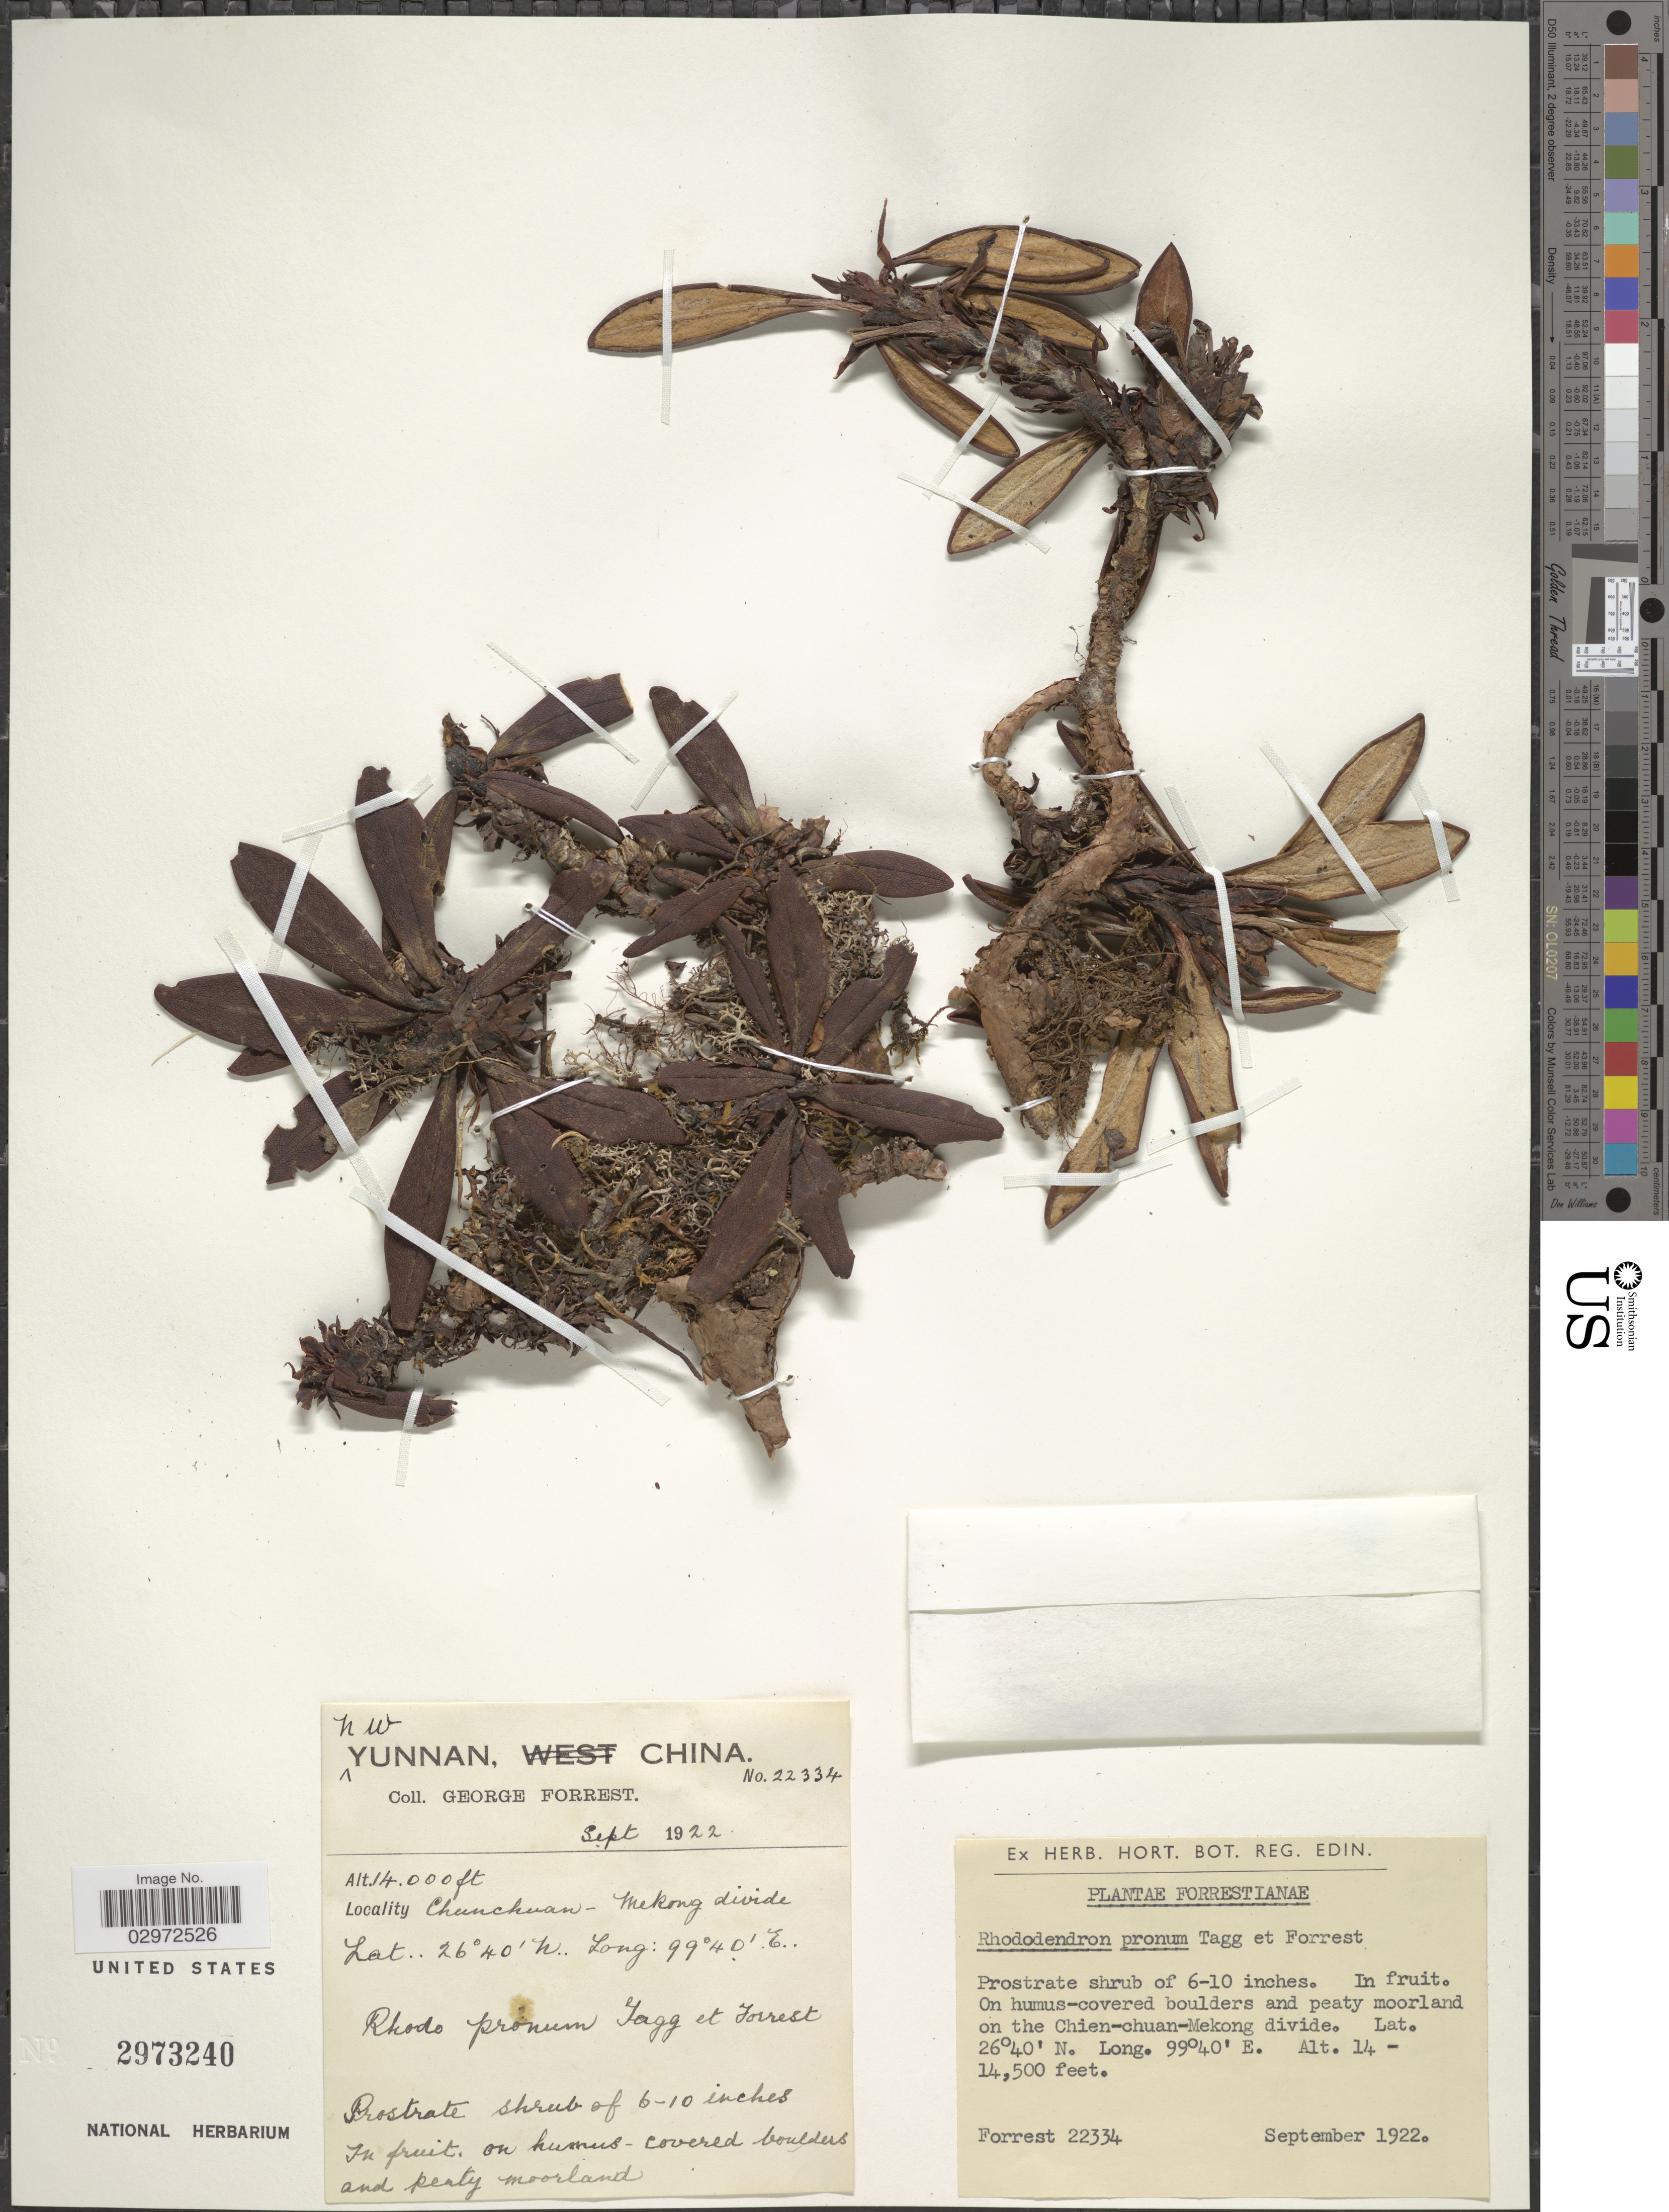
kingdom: Plantae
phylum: Tracheophyta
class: Magnoliopsida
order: Ericales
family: Ericaceae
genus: Rhododendron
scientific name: Rhododendron pronum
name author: Tagg & Forrest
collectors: G. Forrest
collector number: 22334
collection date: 1922-09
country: China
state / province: Yunnan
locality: N.W. Yunnan, Chunchuan - Mekong divide, on the Chien-chuan-Mekong divide.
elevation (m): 4267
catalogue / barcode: US 2973240